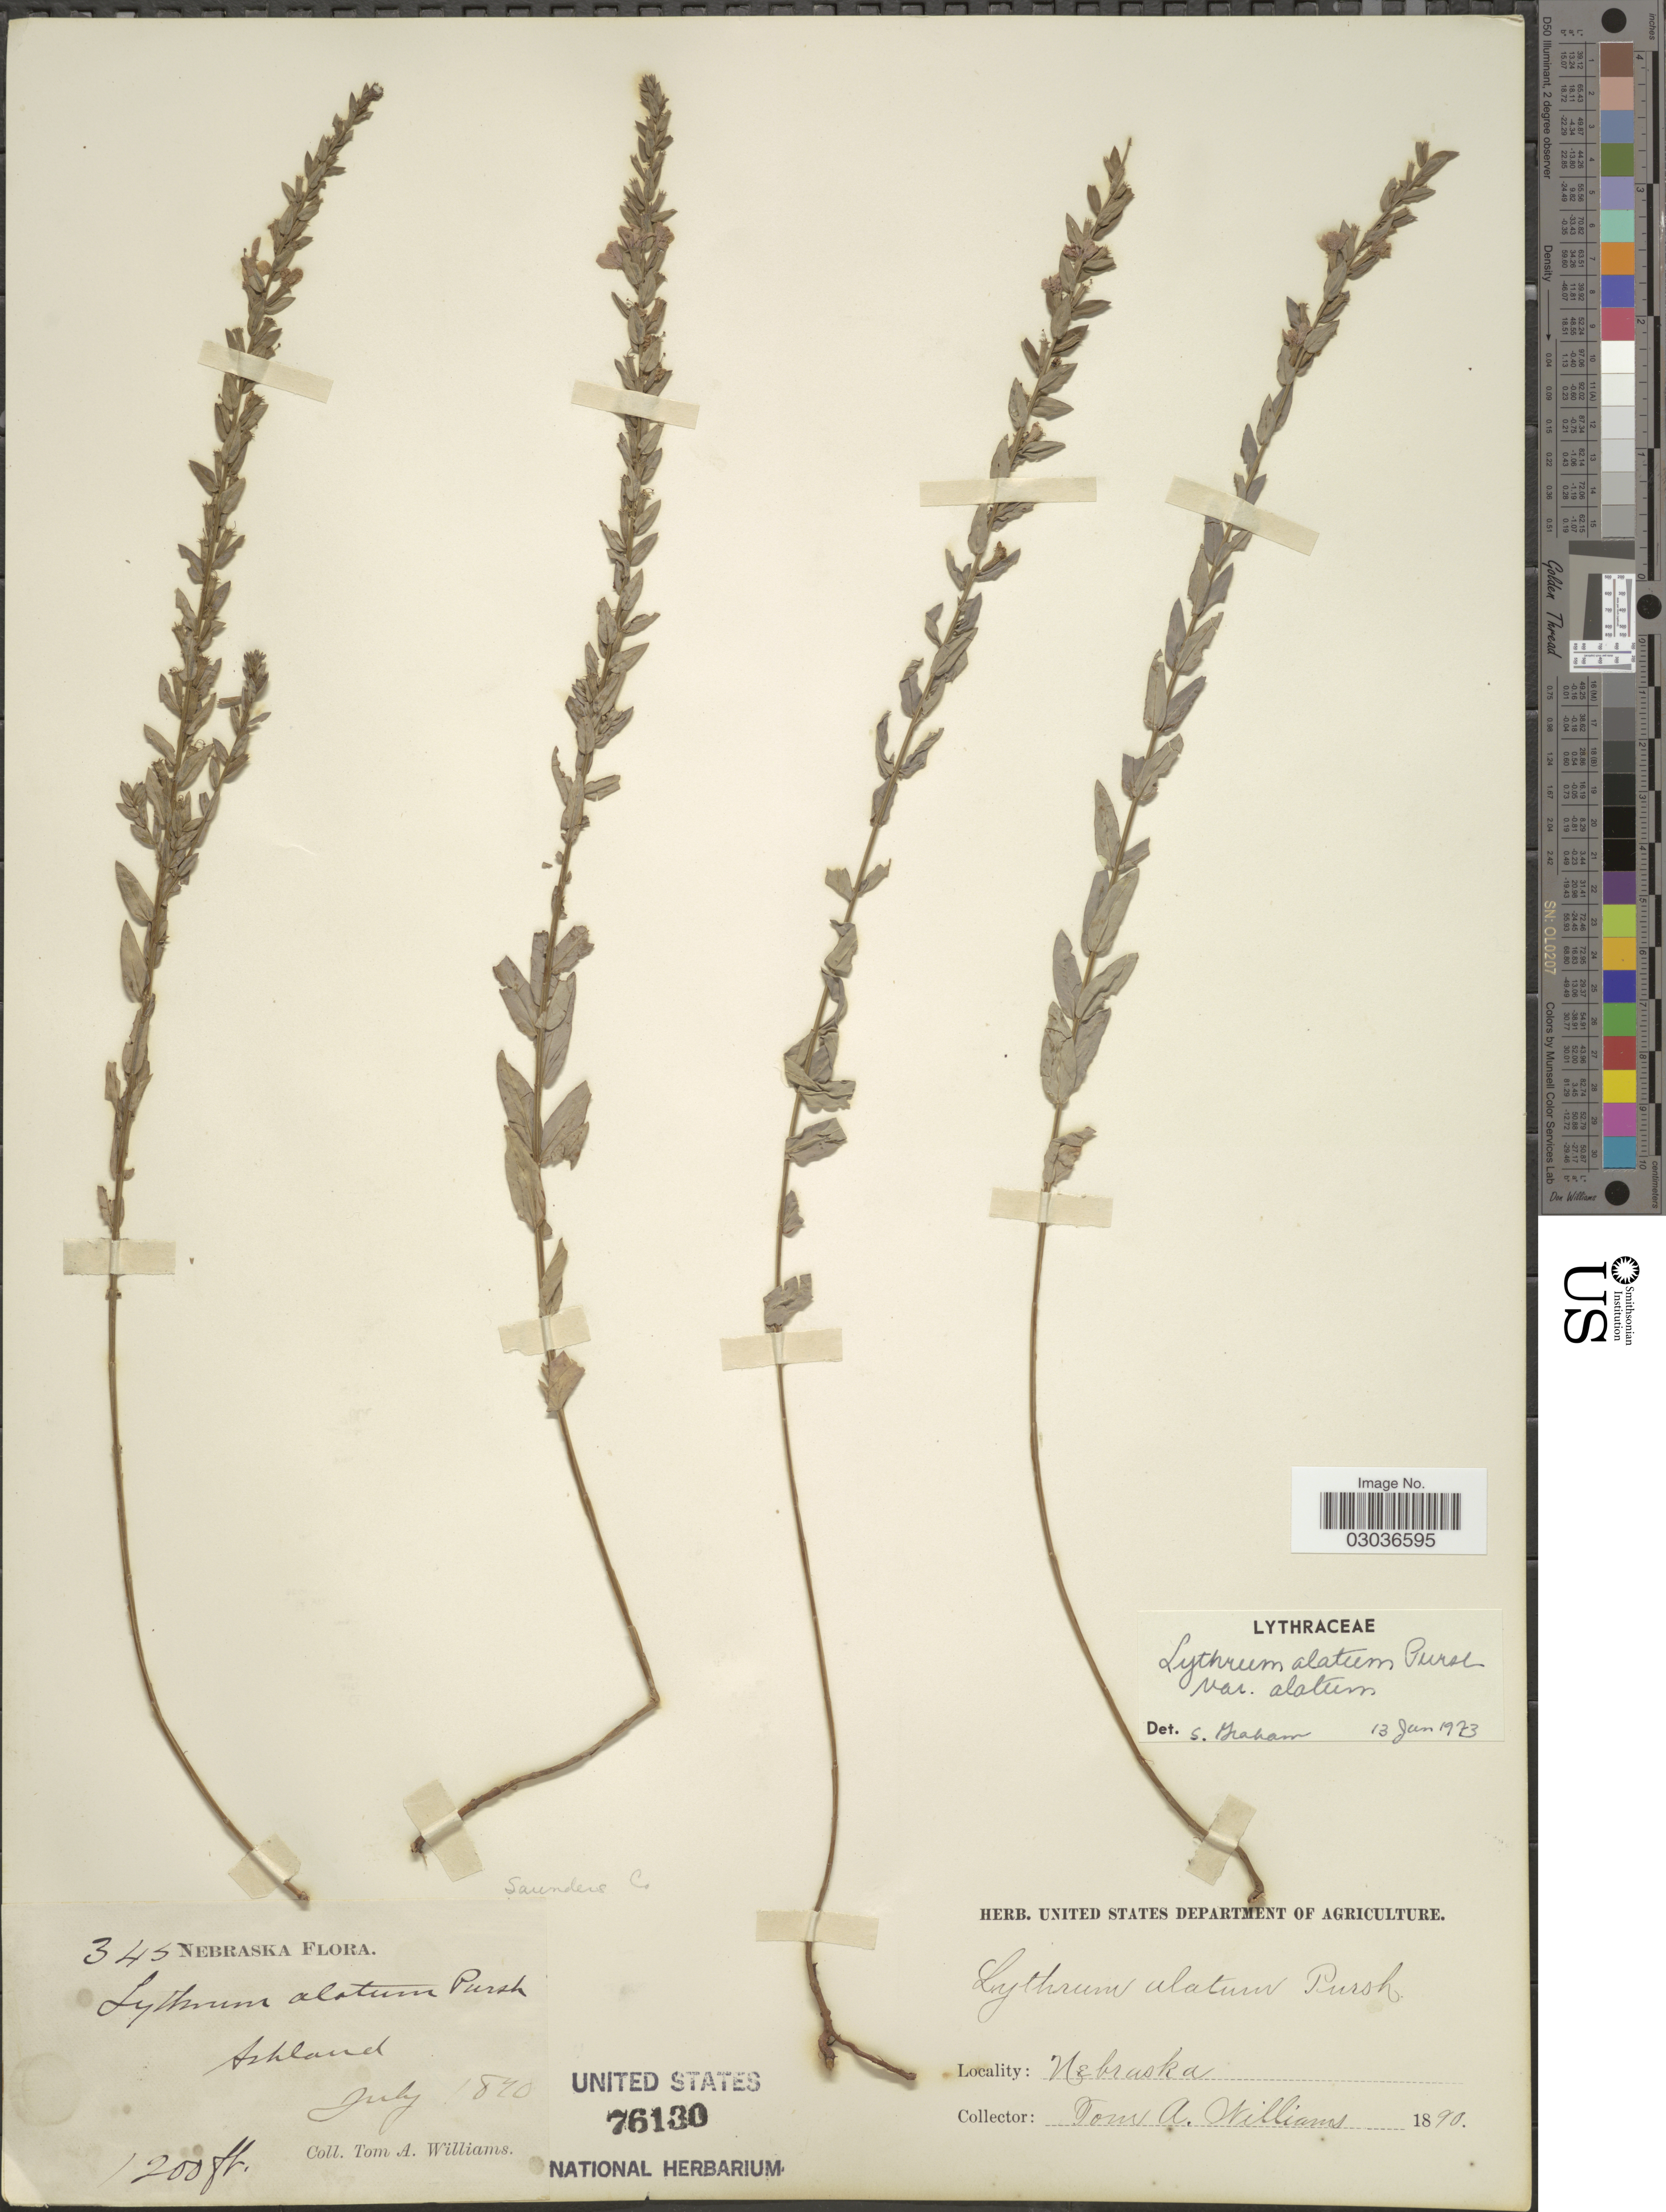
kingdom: Plantae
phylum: Tracheophyta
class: Magnoliopsida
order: Myrtales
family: Lythraceae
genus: Lythrum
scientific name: Lythrum alatum var. alatum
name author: Pursh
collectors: T. Williams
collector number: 345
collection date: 1890-07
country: United States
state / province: Nebraska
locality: Ashland.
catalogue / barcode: US 76130